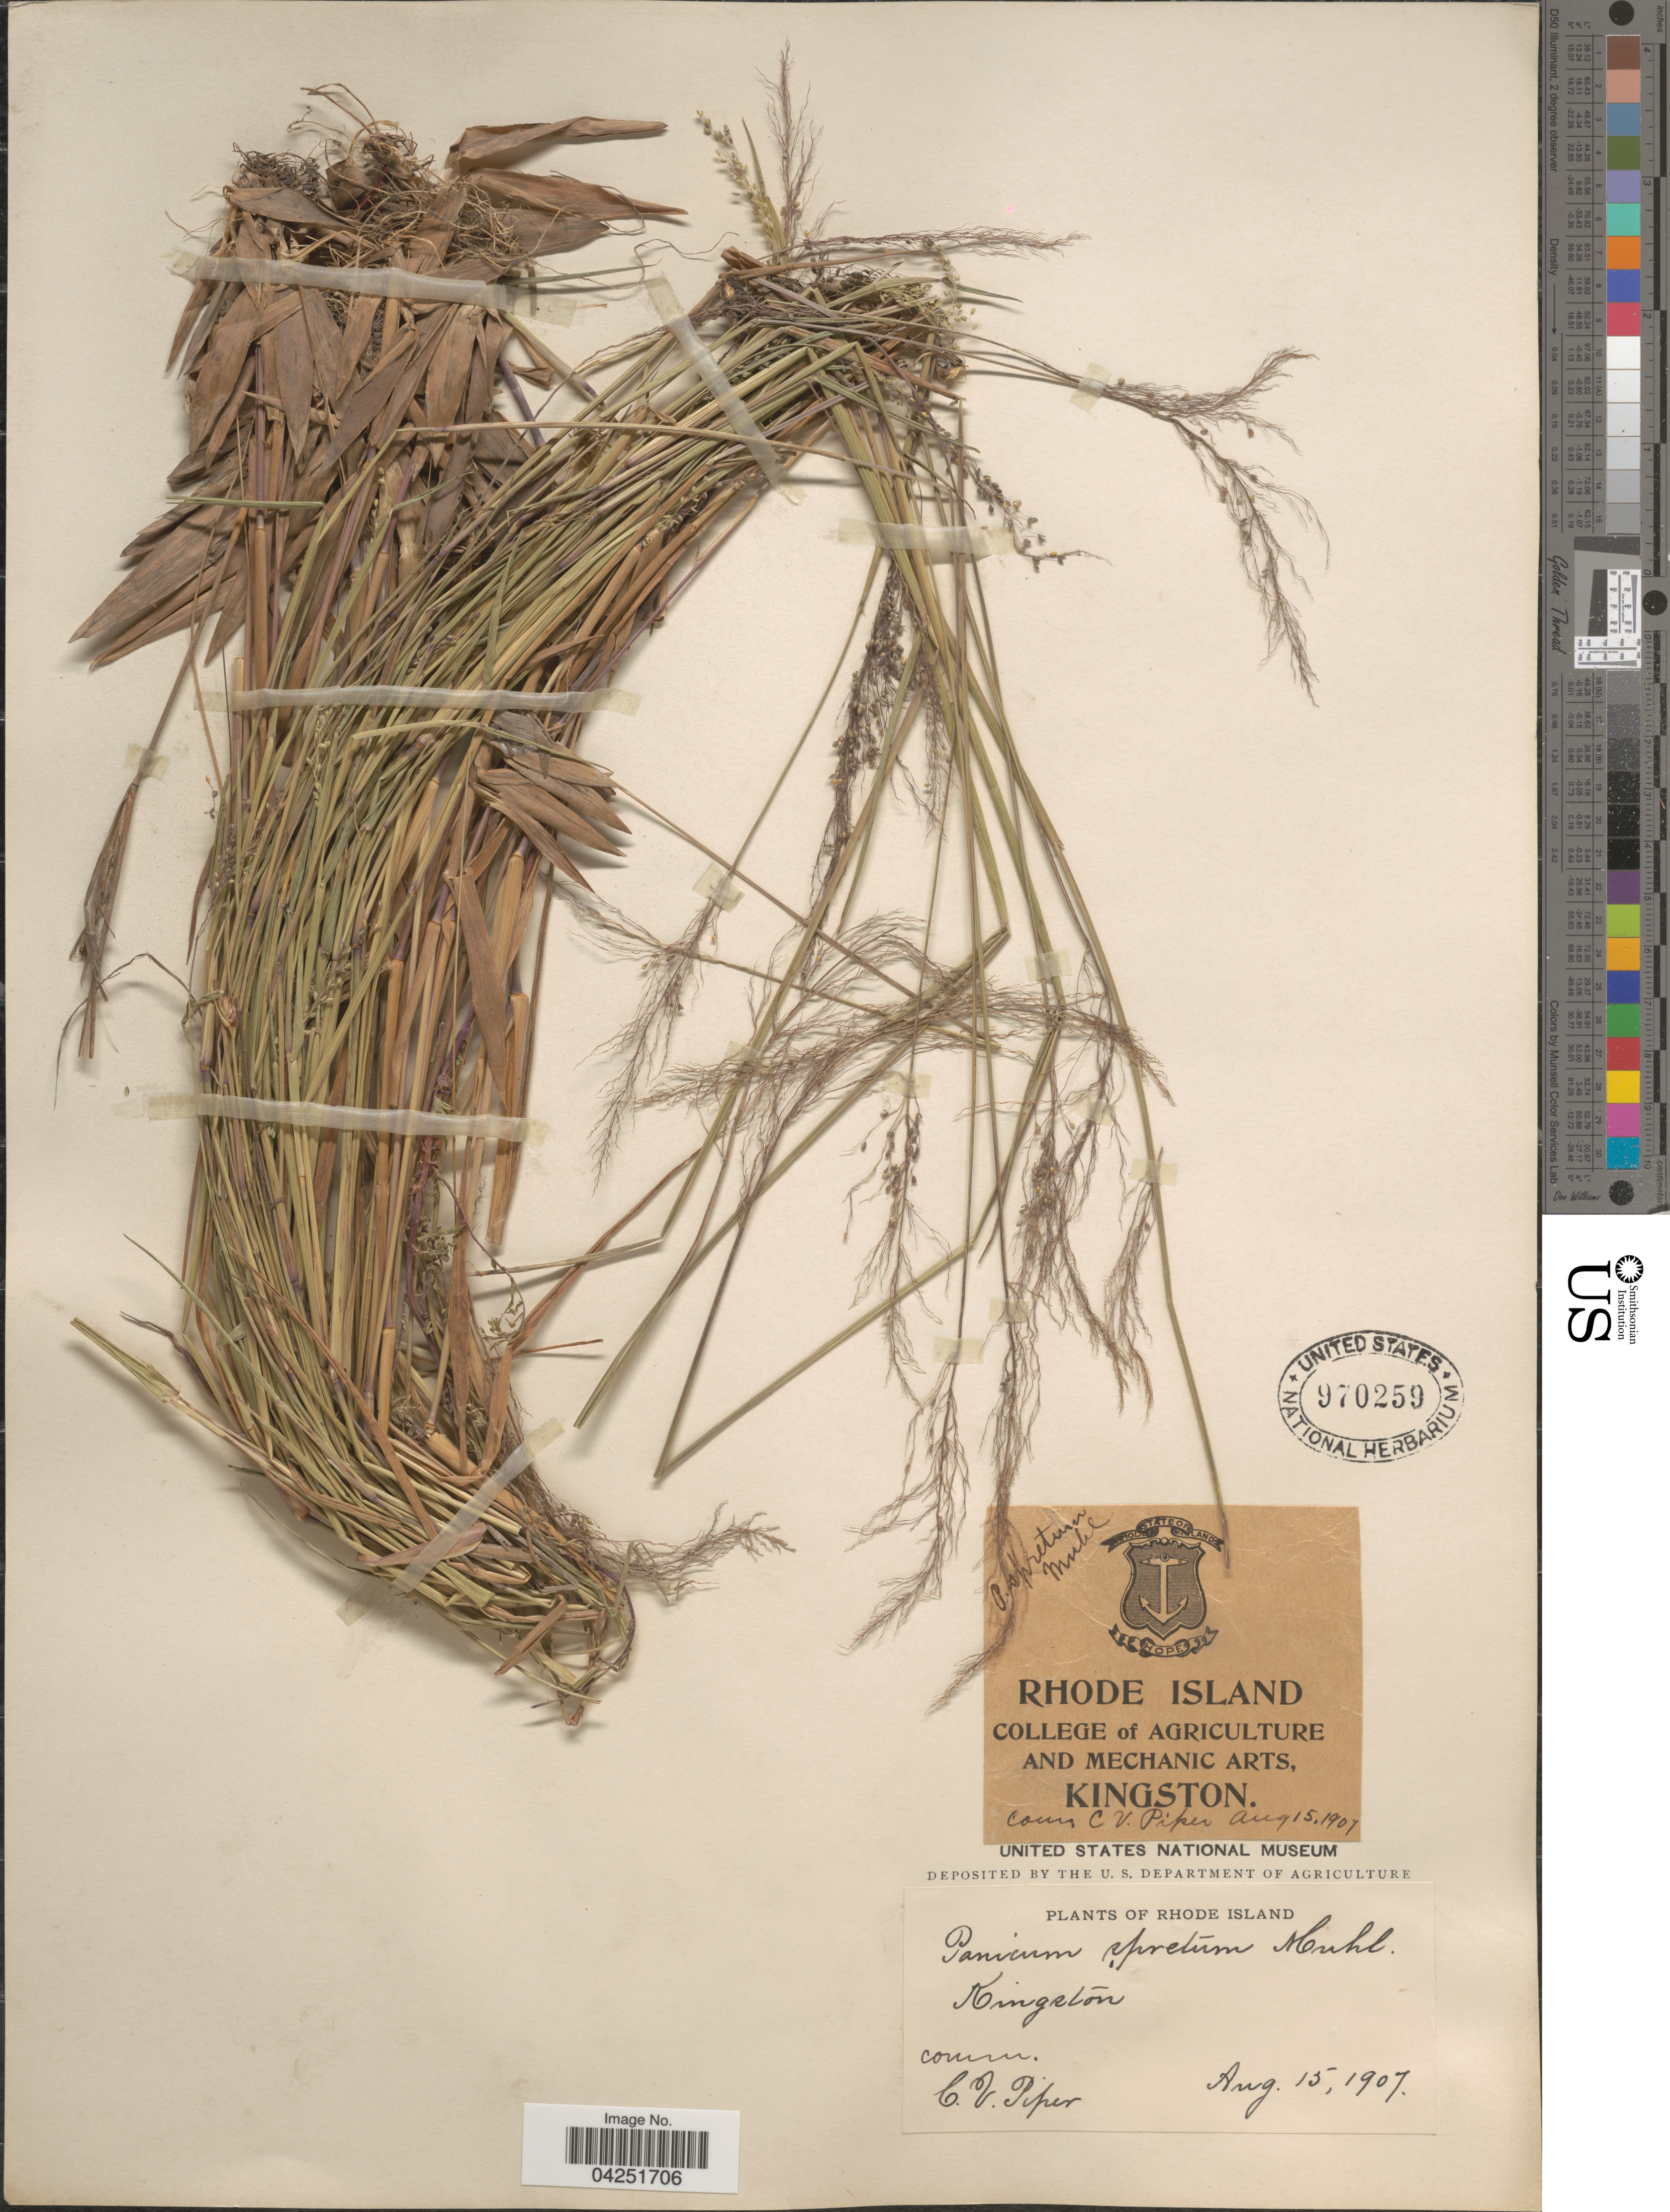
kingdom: Plantae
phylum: Tracheophyta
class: Liliopsida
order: Poales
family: Poaceae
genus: Dichanthelium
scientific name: Dichanthelium acuminatum var. densiflorum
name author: (Rand & Redfield) Gould & C.A. Clark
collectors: C. V. Piper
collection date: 1907-08-15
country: United States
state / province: Rhode Island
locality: Kingston.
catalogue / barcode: US 970259